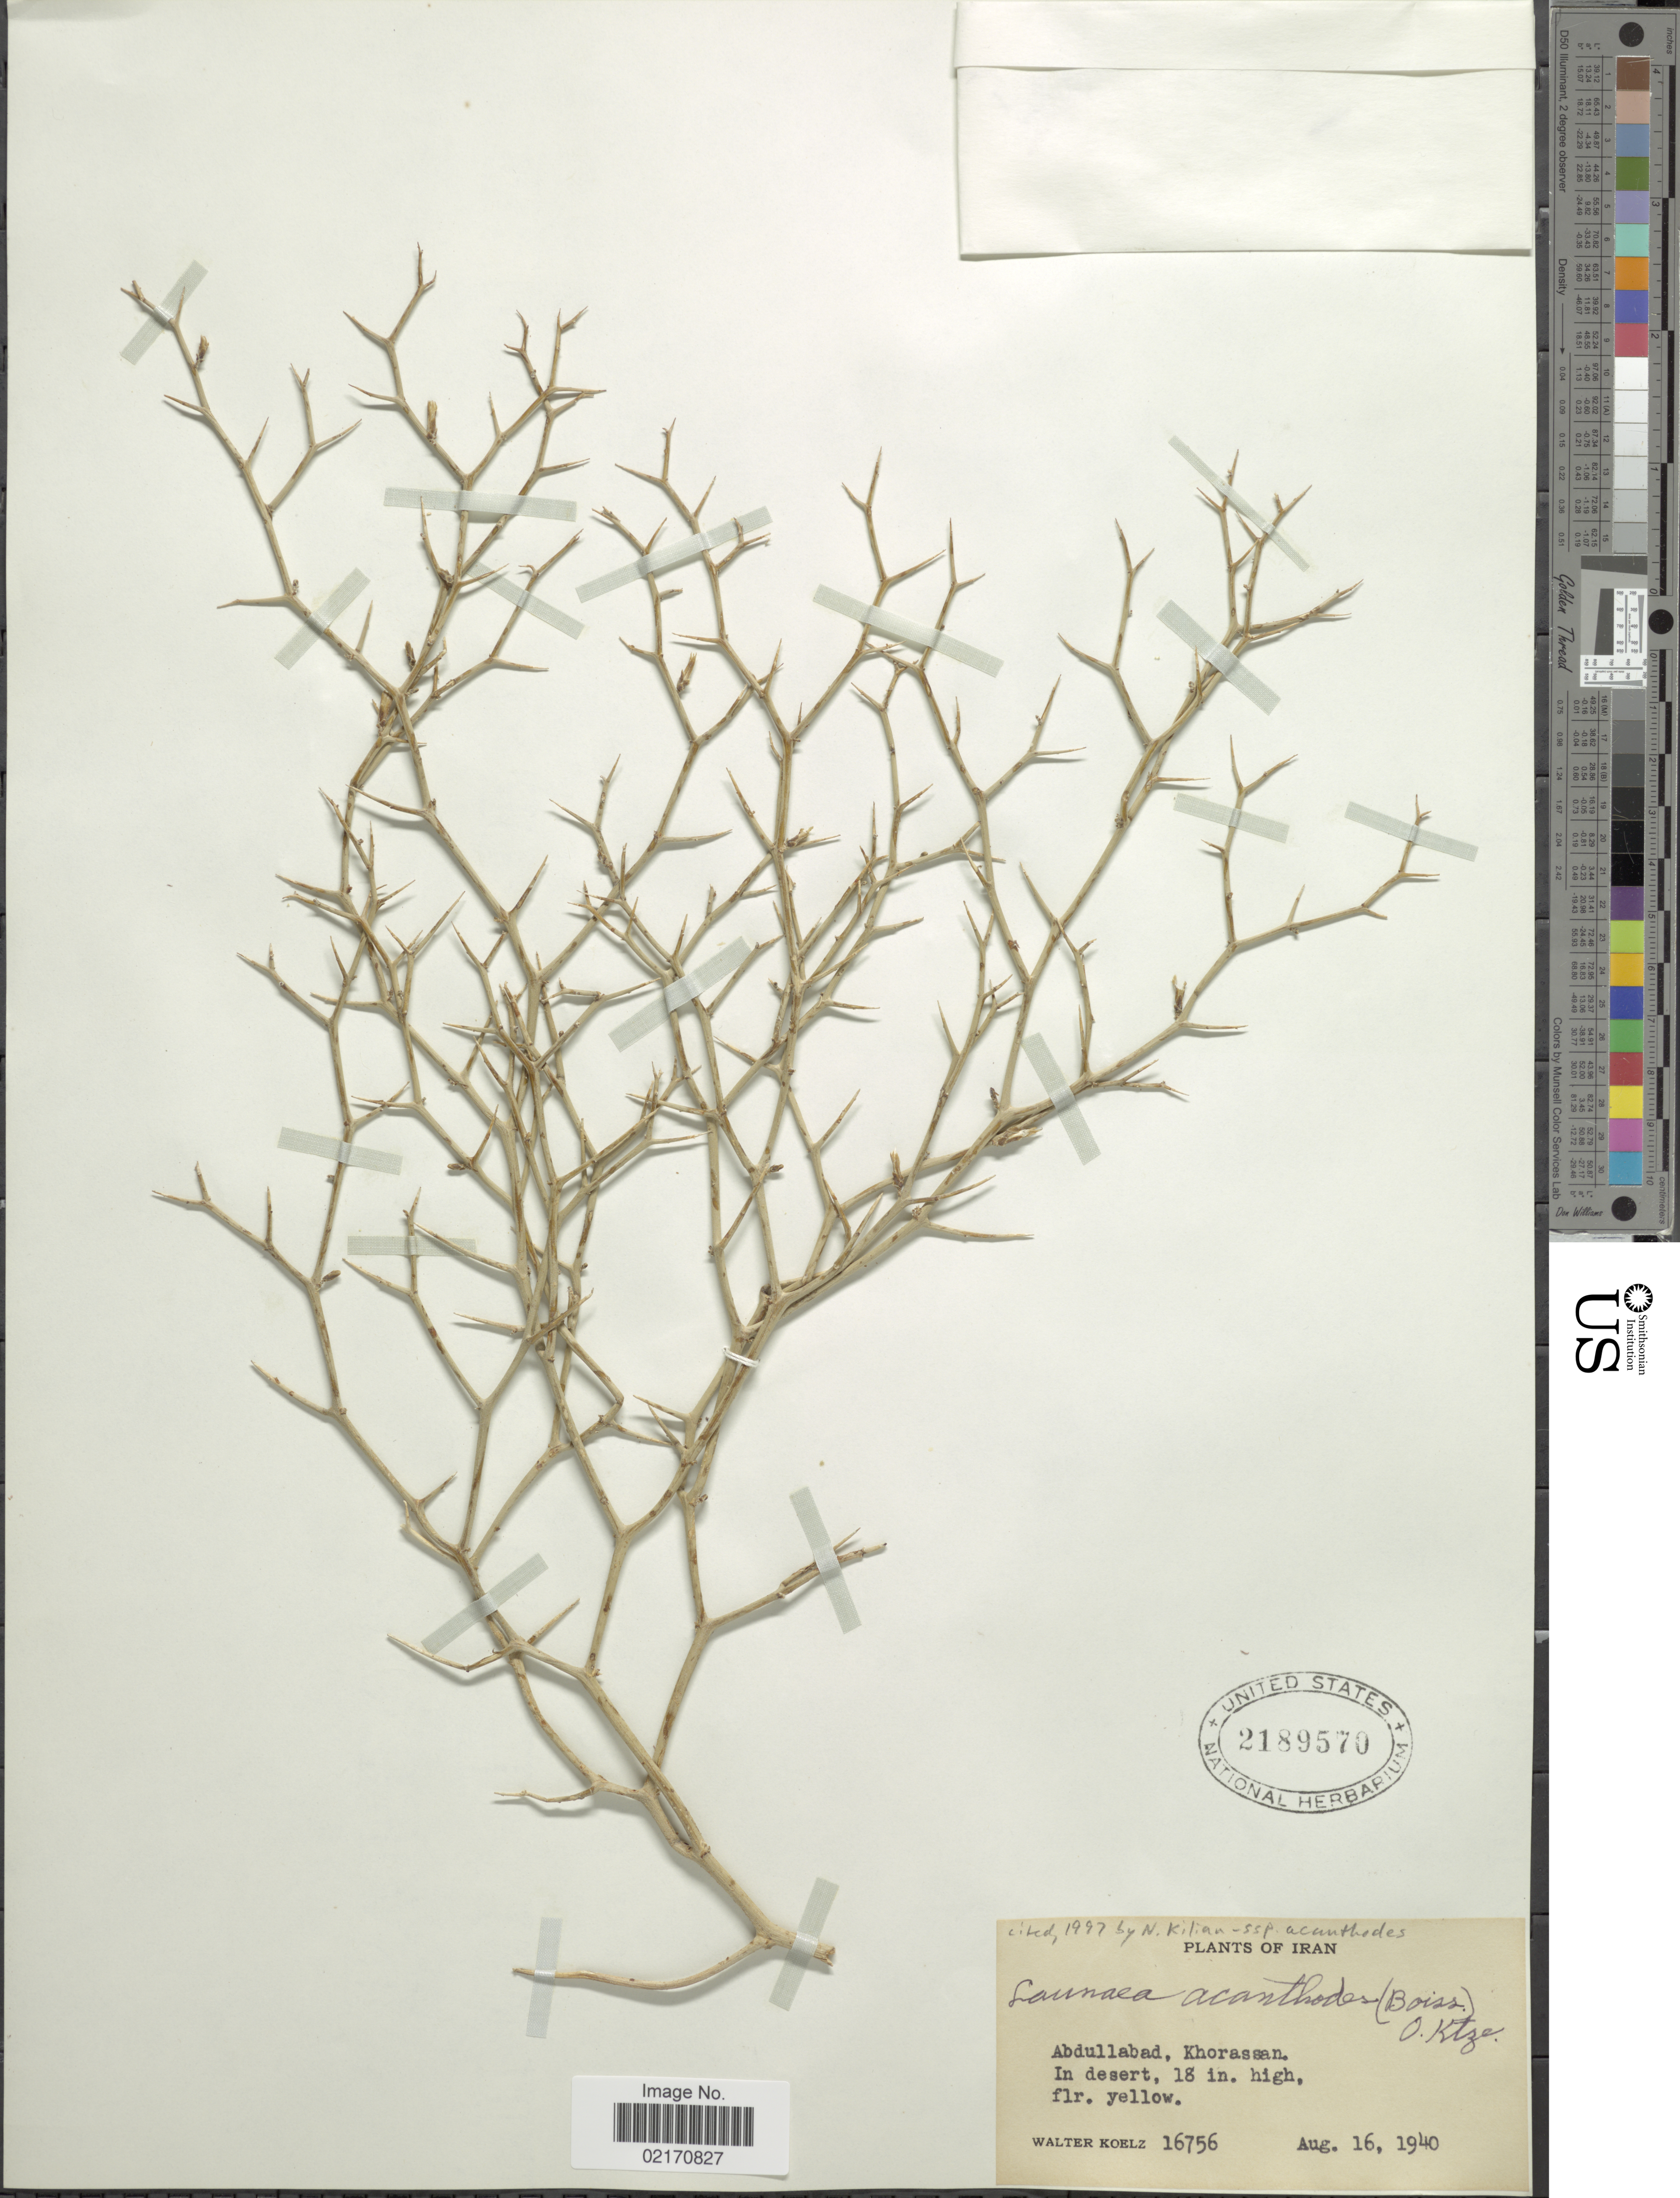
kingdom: Plantae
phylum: Tracheophyta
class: Magnoliopsida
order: Asterales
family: Asteraceae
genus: Launaea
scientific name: Launaea acanthodes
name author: (Boiss.) Kuntze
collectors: W. N. Koelz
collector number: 16756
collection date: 1940-08-16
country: Iran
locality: Abdullabad, Khorassan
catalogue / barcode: US 2189570